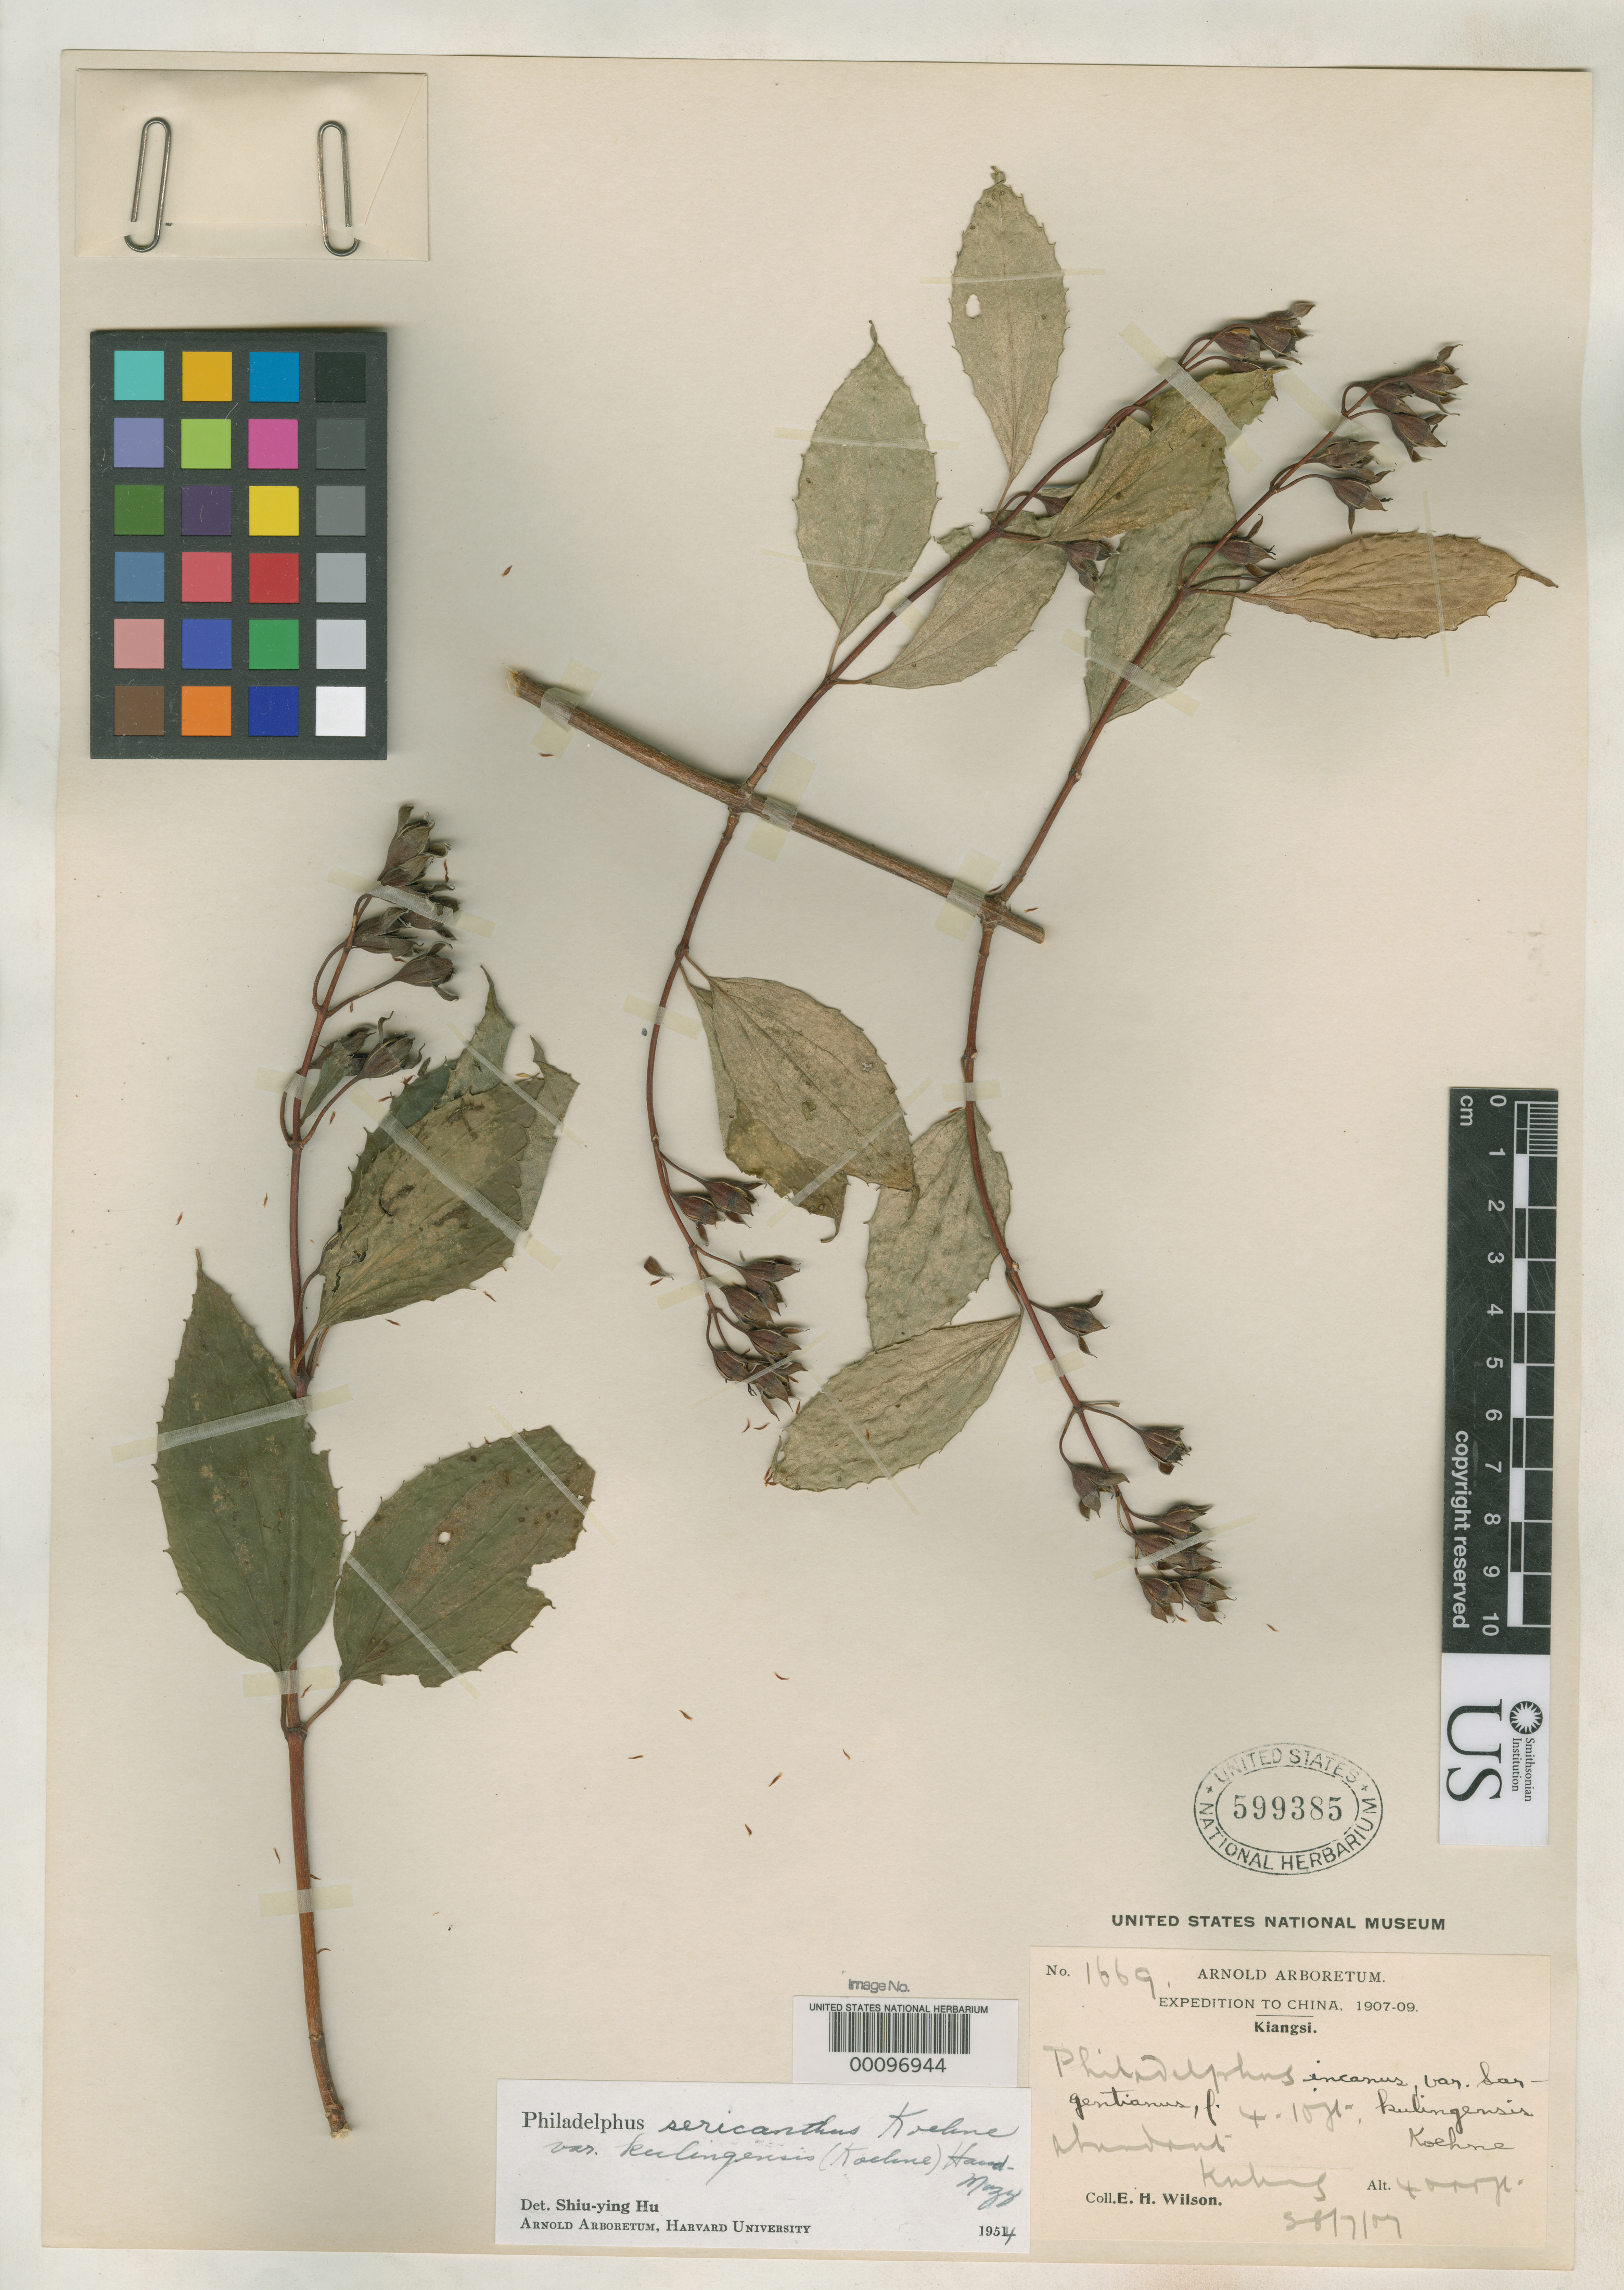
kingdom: Plantae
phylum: Tracheophyta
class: Magnoliopsida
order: Cornales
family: Hydrangeaceae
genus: Philadelphus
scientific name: Philadelphus incanus f. kulingensis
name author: Koehne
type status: Isotype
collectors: E. H. Wilson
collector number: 1669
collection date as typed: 23 Jul 1907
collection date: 1907-07-23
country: China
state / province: Jiangxi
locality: Kuling.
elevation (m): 1219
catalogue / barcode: US 599385